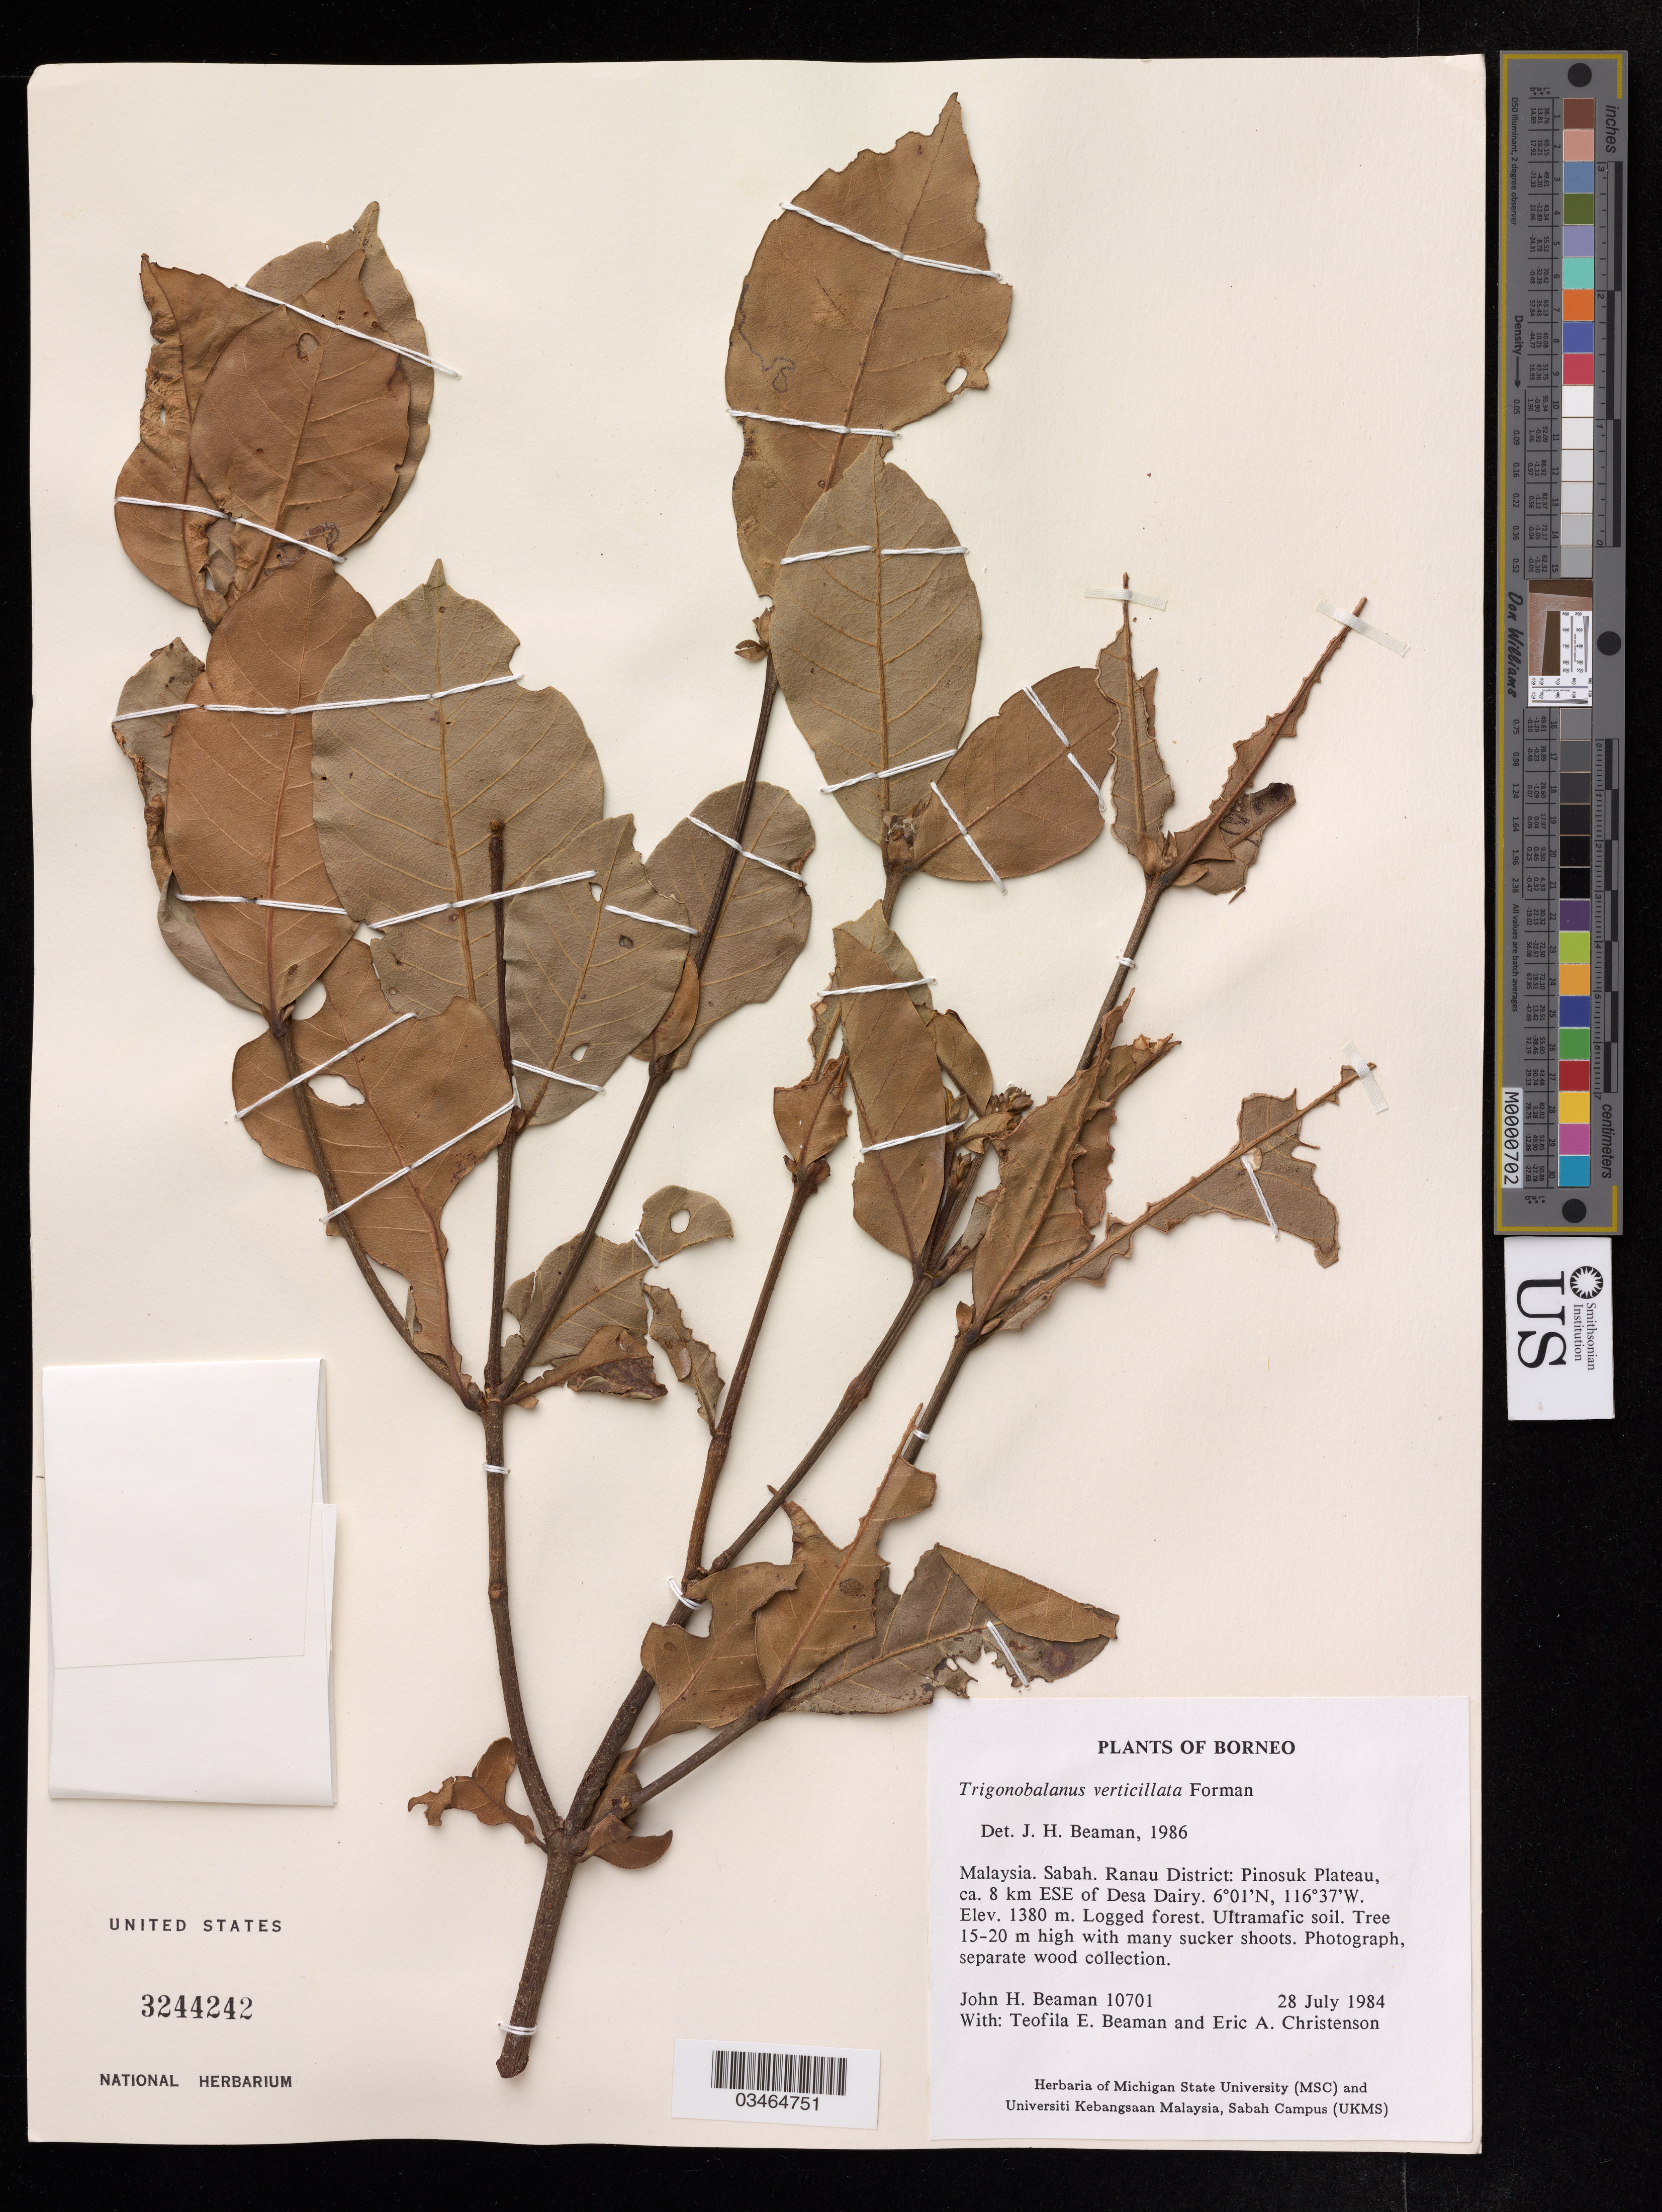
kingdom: Plantae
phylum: Tracheophyta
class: Magnoliopsida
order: Fagales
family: Fagaceae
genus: Trigonobalanus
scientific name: Trigonobalanus verticillata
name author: Forman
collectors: J. Beaman, T. E. Beaman & E. A. Christenson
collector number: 10701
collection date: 1984-07-28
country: Malaysia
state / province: Sabah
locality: Borneo. Ranau District: Pinosuk Plateau, ca. 8 km ESE of Desa Dairy.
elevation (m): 1380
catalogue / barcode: US 3244242